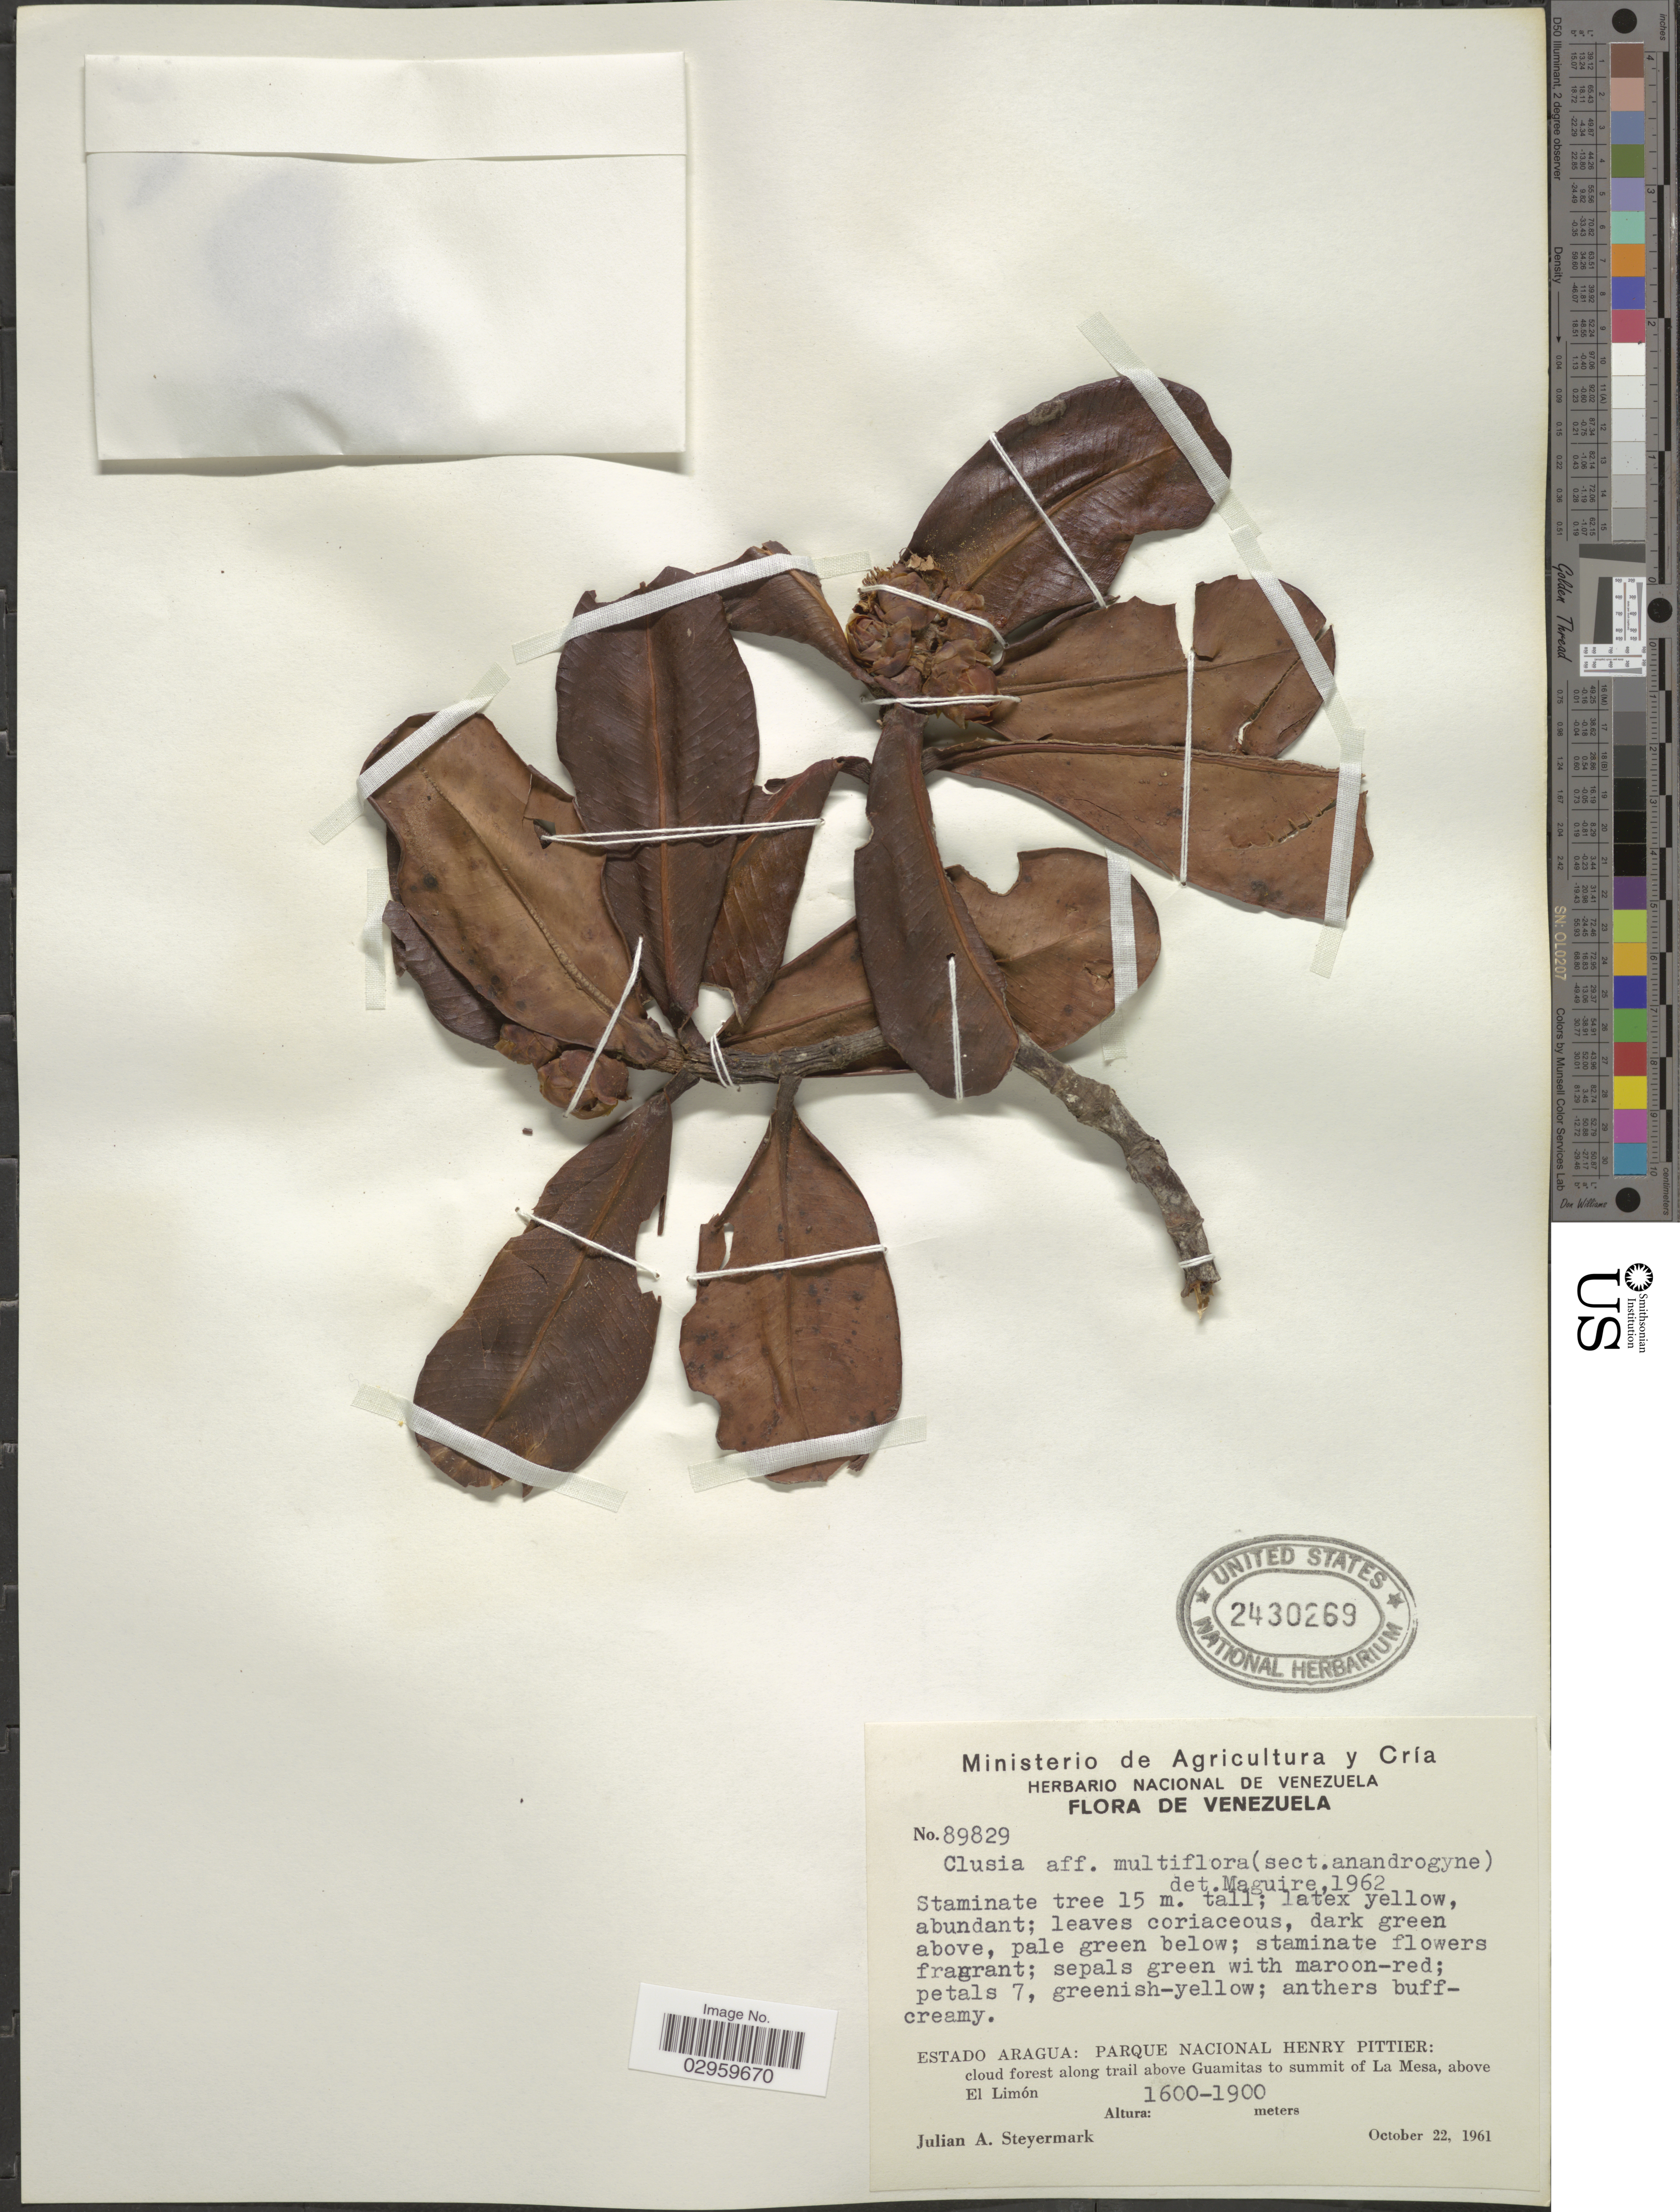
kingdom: Plantae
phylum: Tracheophyta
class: Magnoliopsida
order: Malpighiales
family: Clusiaceae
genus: Clusia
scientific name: Clusia multiflora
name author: Kunth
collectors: J. Steyermark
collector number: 89829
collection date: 1961-10-22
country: Venezuela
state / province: Aragua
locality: Parque Nacional Henry Pittier: cloud forest along trail above Guamitas to summit of La Mesa, above El Limón.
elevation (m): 1600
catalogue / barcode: US 2430269